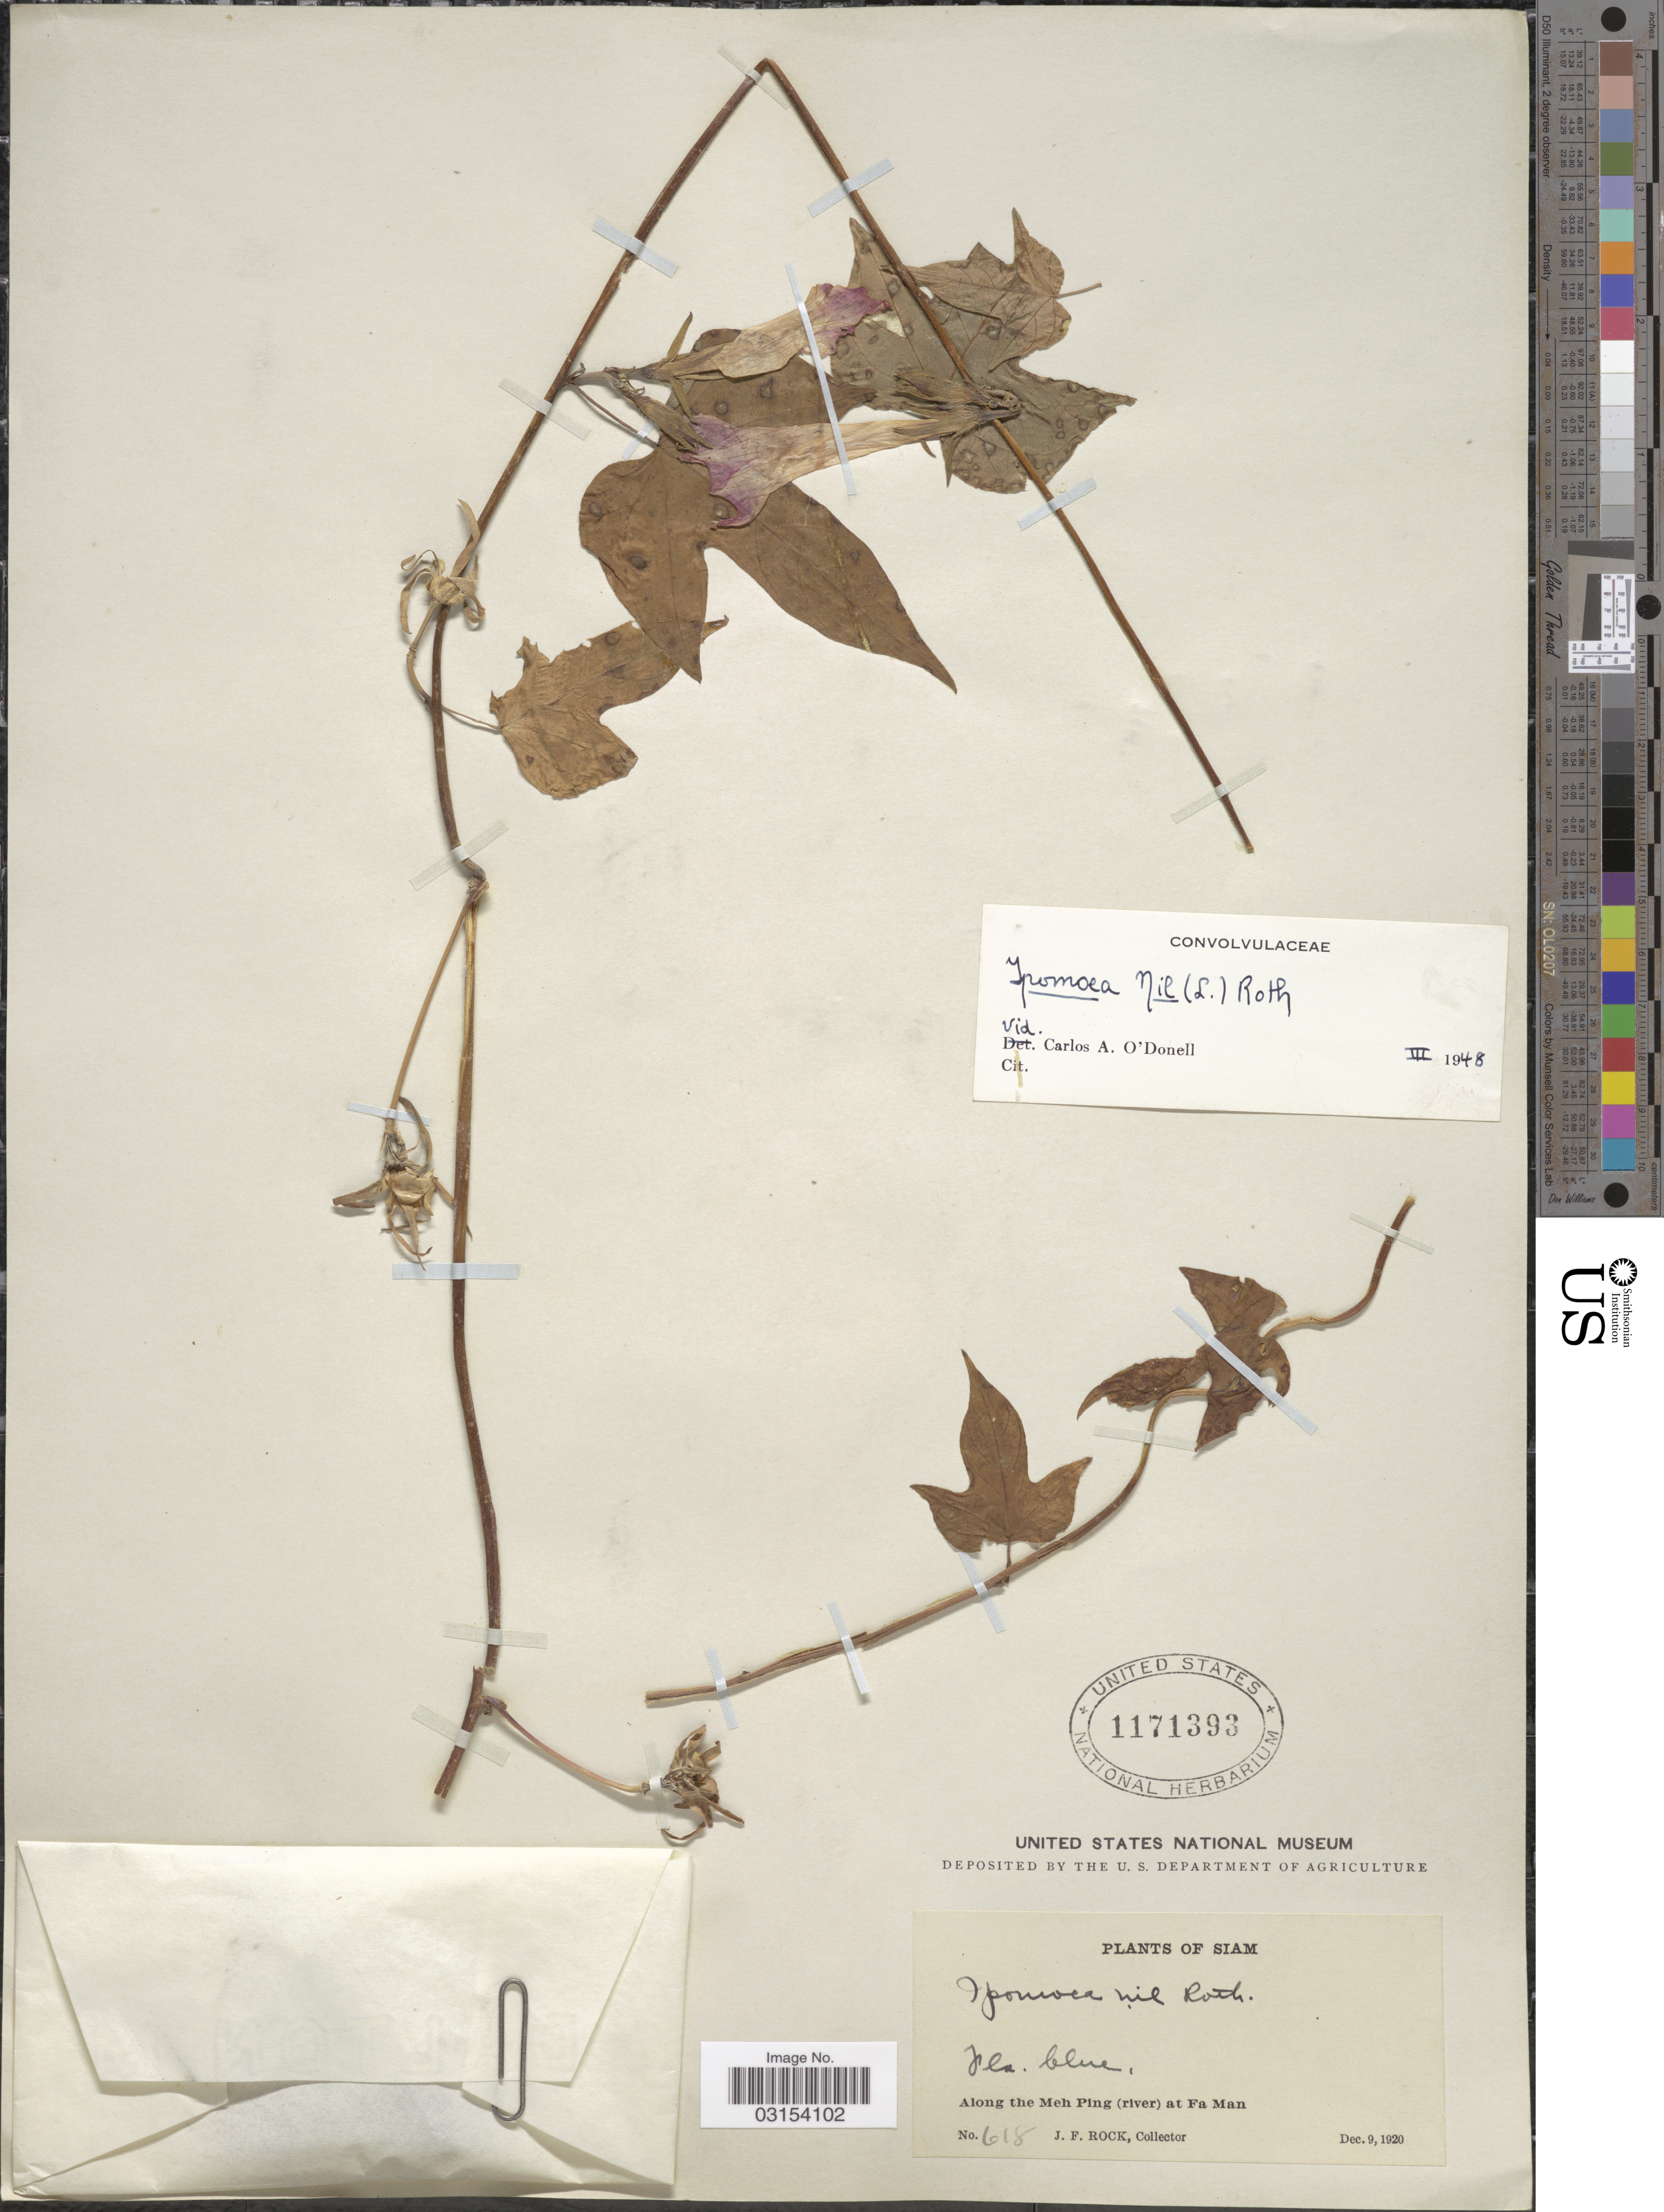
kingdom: Plantae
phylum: Tracheophyta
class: Magnoliopsida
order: Solanales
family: Convolvulaceae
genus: Ipomoea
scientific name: Ipomoea nil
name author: (L.) Roth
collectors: J. Rock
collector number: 618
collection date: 1920-12-09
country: Thailand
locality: Siam, Along the Meh Ping (river) at Fa Man.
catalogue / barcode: US 1171393